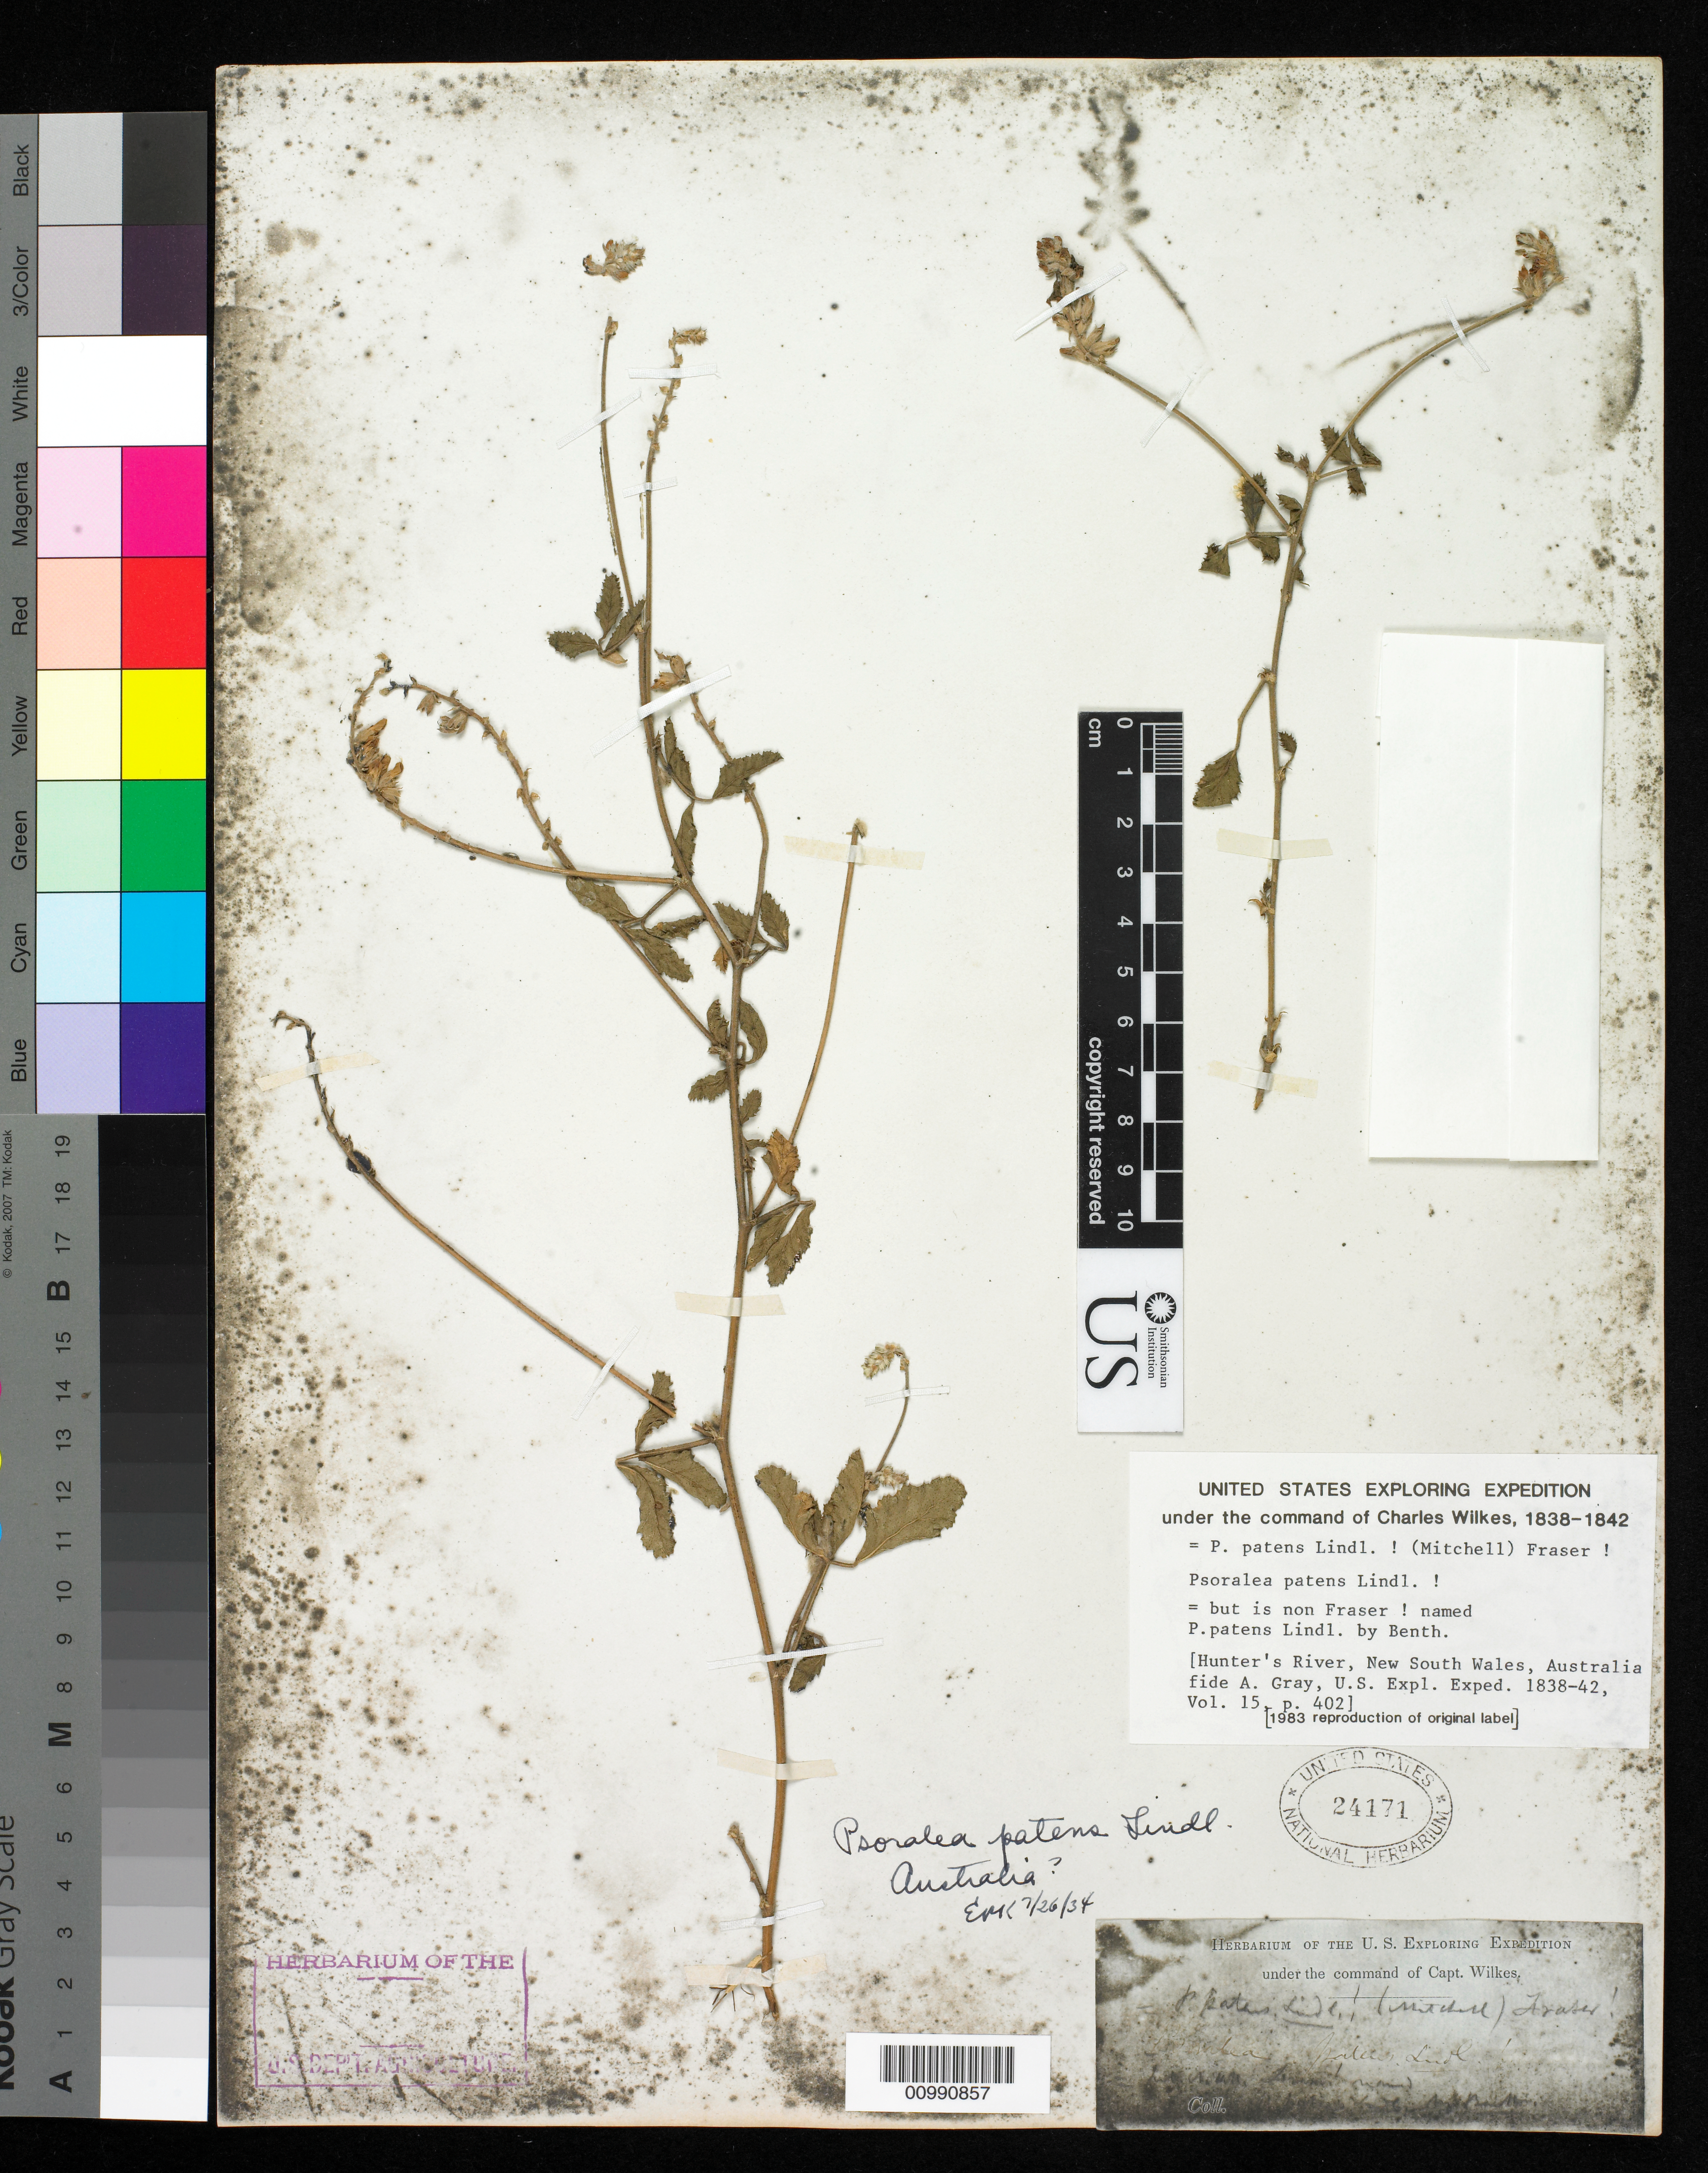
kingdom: Plantae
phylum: Tracheophyta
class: Magnoliopsida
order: Fabales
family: Fabaceae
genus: Cullen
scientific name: Cullen patens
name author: (Lindl.) J.W. Grimes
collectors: Wilkes Explor. Exped.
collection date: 1838/1842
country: Australia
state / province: New South Wales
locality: Hunter's River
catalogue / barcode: US 24171